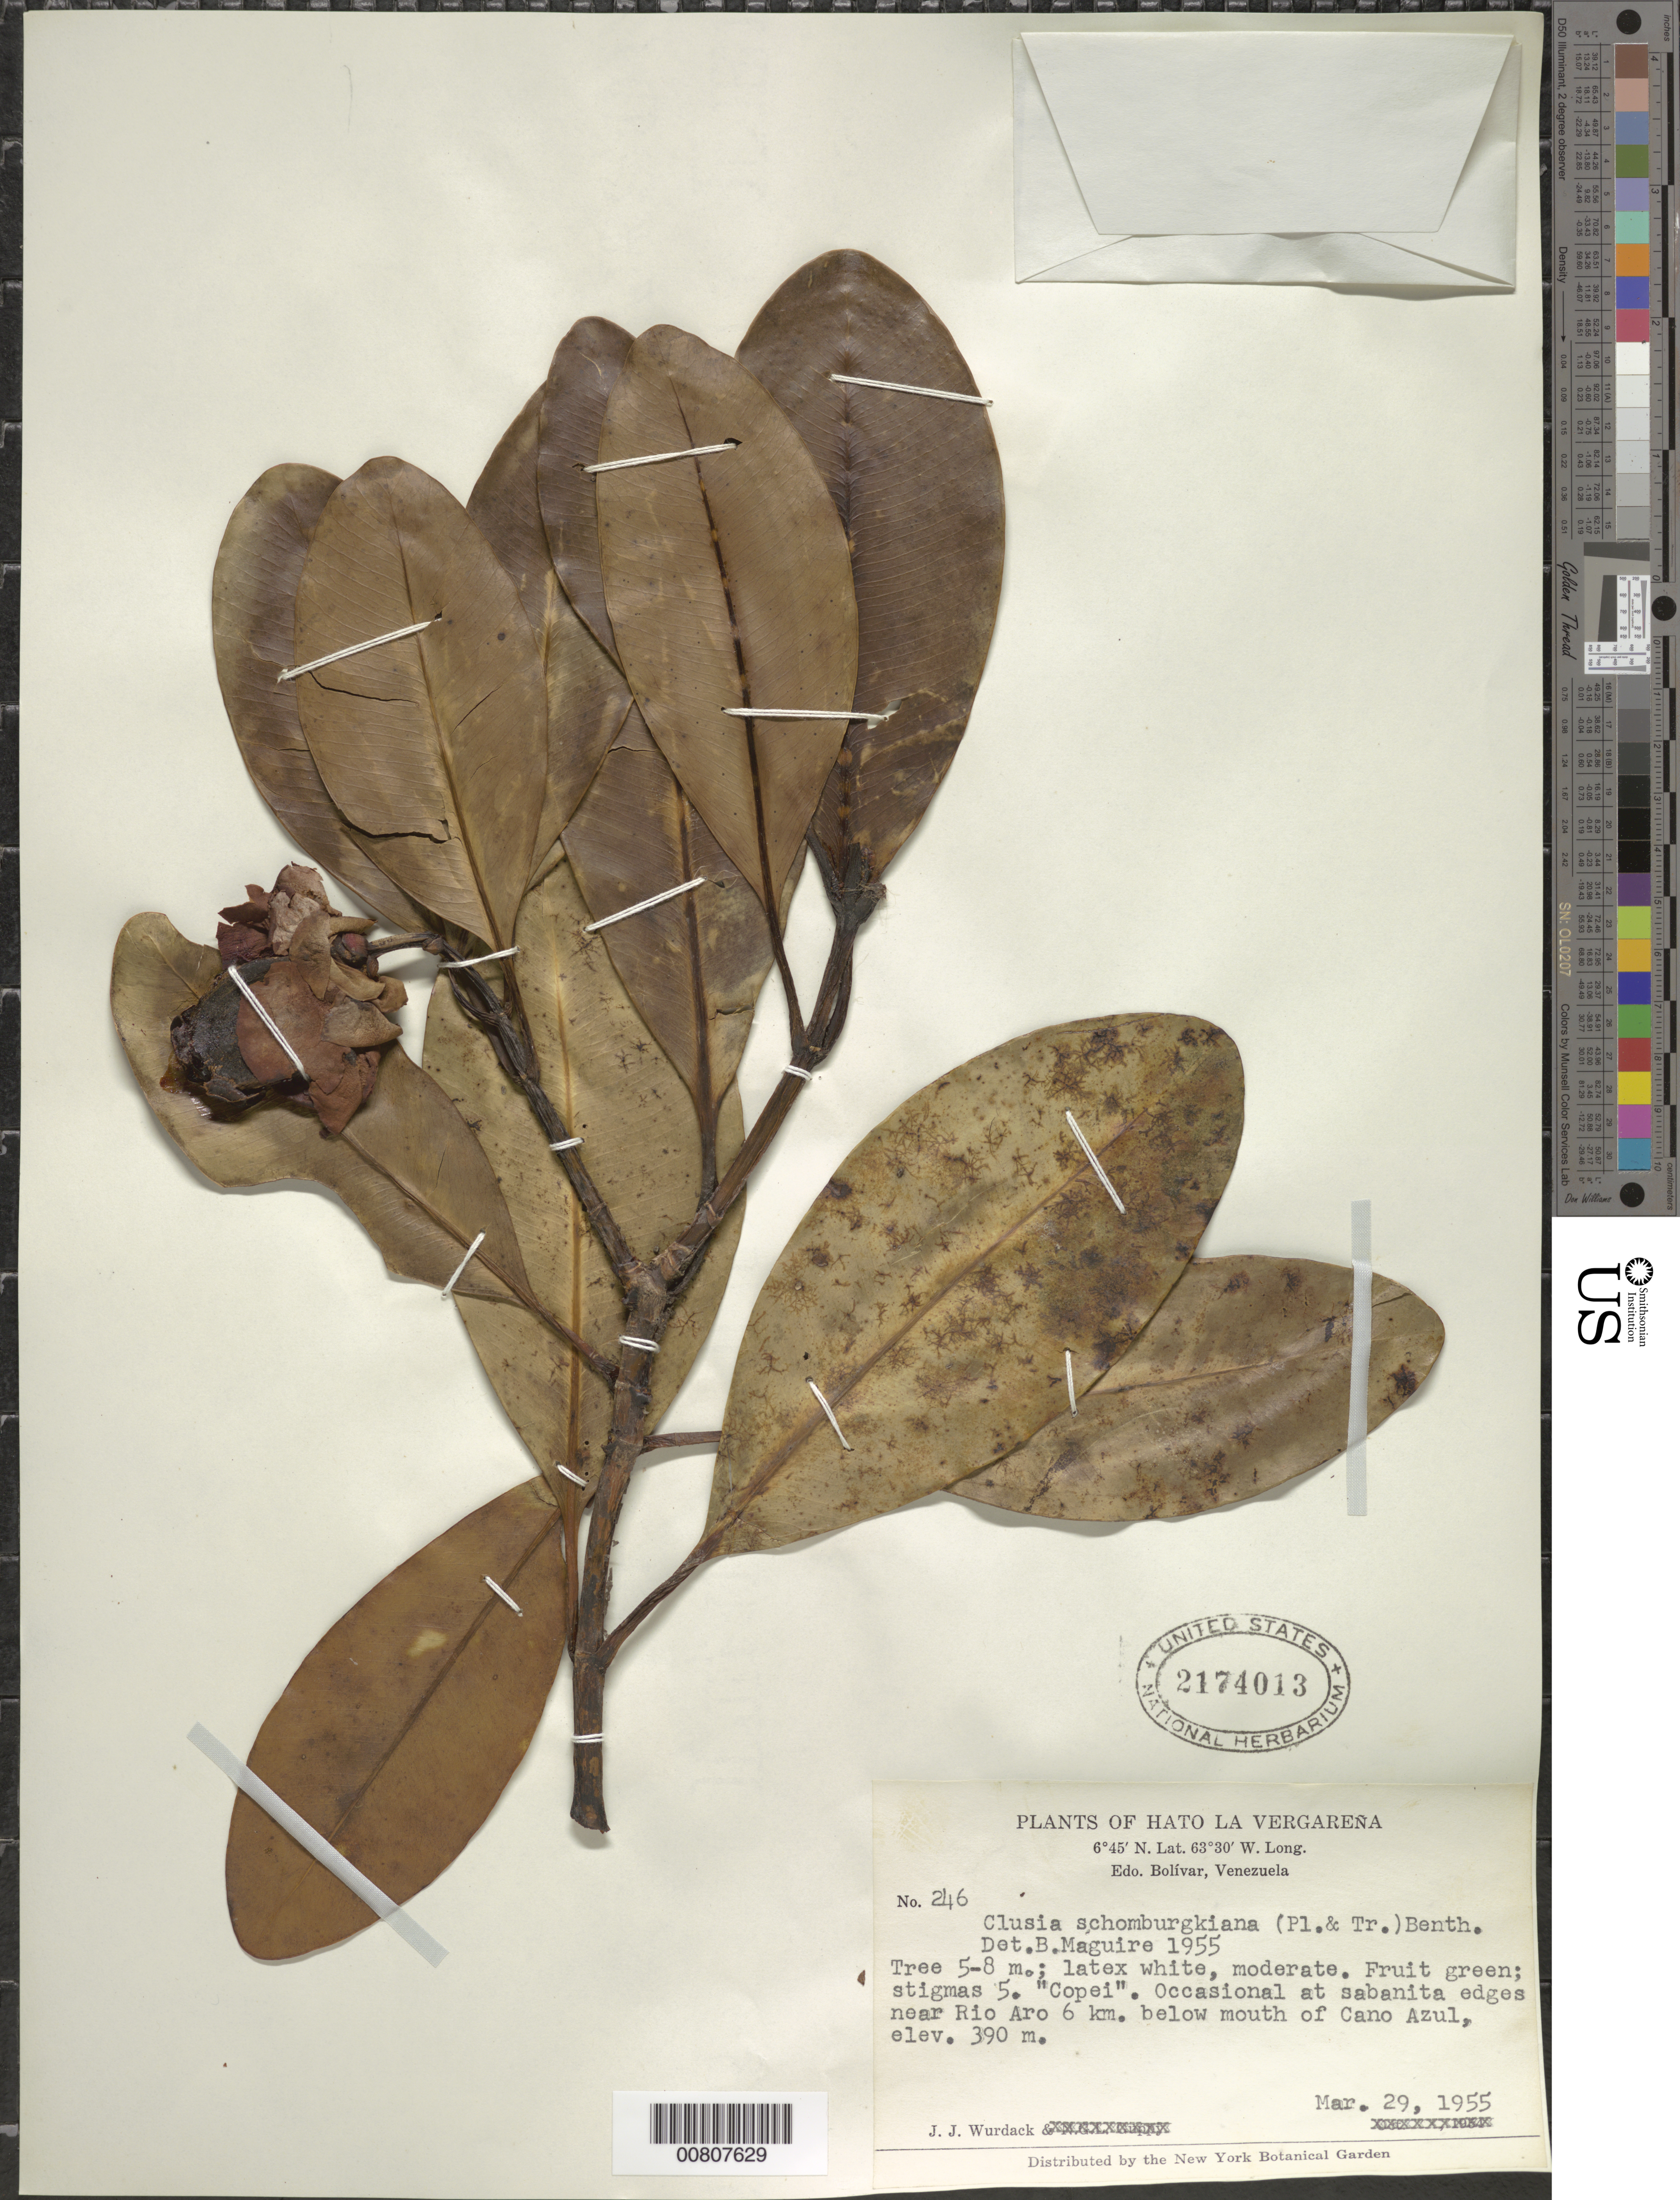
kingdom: Plantae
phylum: Tracheophyta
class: Magnoliopsida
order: Malpighiales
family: Clusiaceae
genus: Clusia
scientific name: Clusia schomburgkiana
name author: (Planch. & Triana) Benth. ex Engl.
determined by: Maguire, Bassett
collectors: J. J. Wurdack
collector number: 246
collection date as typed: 29-Mar-55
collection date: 1955-03-29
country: Venezuela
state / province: Bolívar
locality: Hato La Vergareña, Río Aro, 6 km below mouth of Caño Azul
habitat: Sabanita edges near Rio Aro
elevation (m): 390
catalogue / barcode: US 2174013